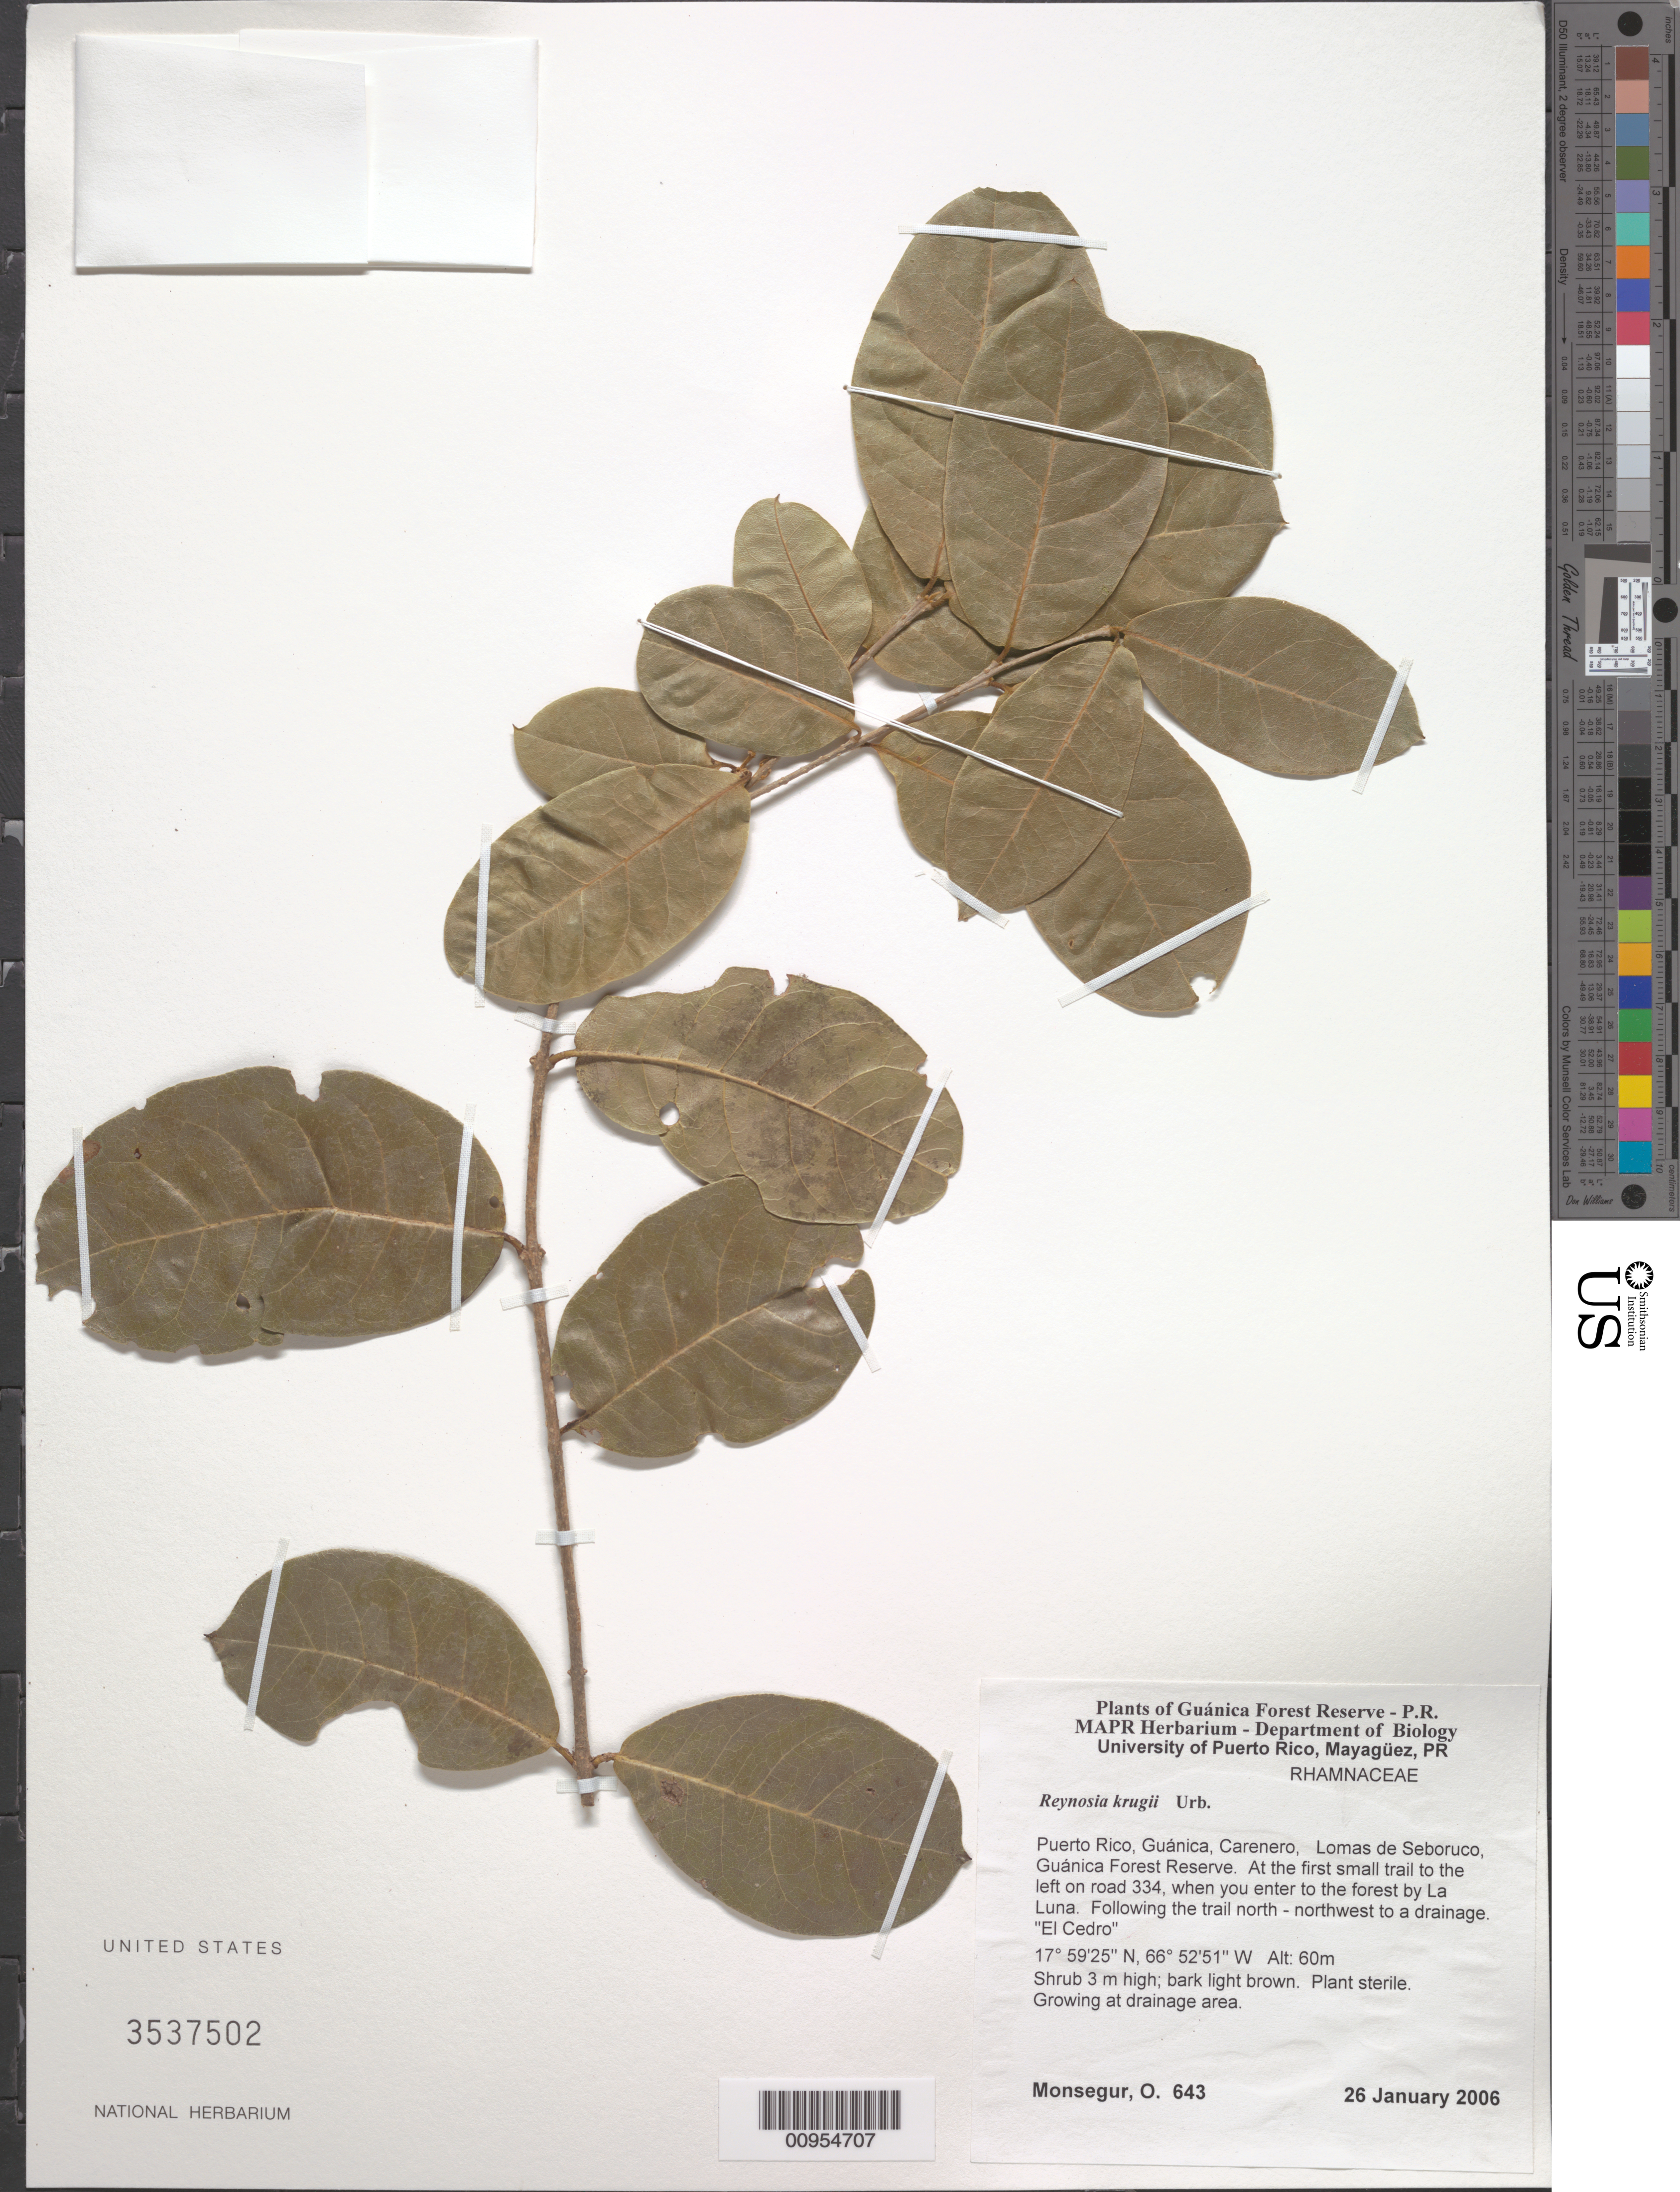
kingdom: Plantae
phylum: Tracheophyta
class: Magnoliopsida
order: Rosales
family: Rhamnaceae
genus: Reynosia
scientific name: Reynosia krugii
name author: Urb.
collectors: O. Monsegur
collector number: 643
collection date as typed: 26 Jan 2006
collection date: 2006-01-26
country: Puerto Rico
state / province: Guánica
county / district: Carenero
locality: Guánica Forest Reserve. Lomas de Seboruco, at the first small trail to the left on road 334, when you enter to the forest by La Luna. Following the trail north - northwest to a drainage. "El Cedro"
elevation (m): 60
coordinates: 17.5925, 66.525144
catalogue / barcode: US 3537502